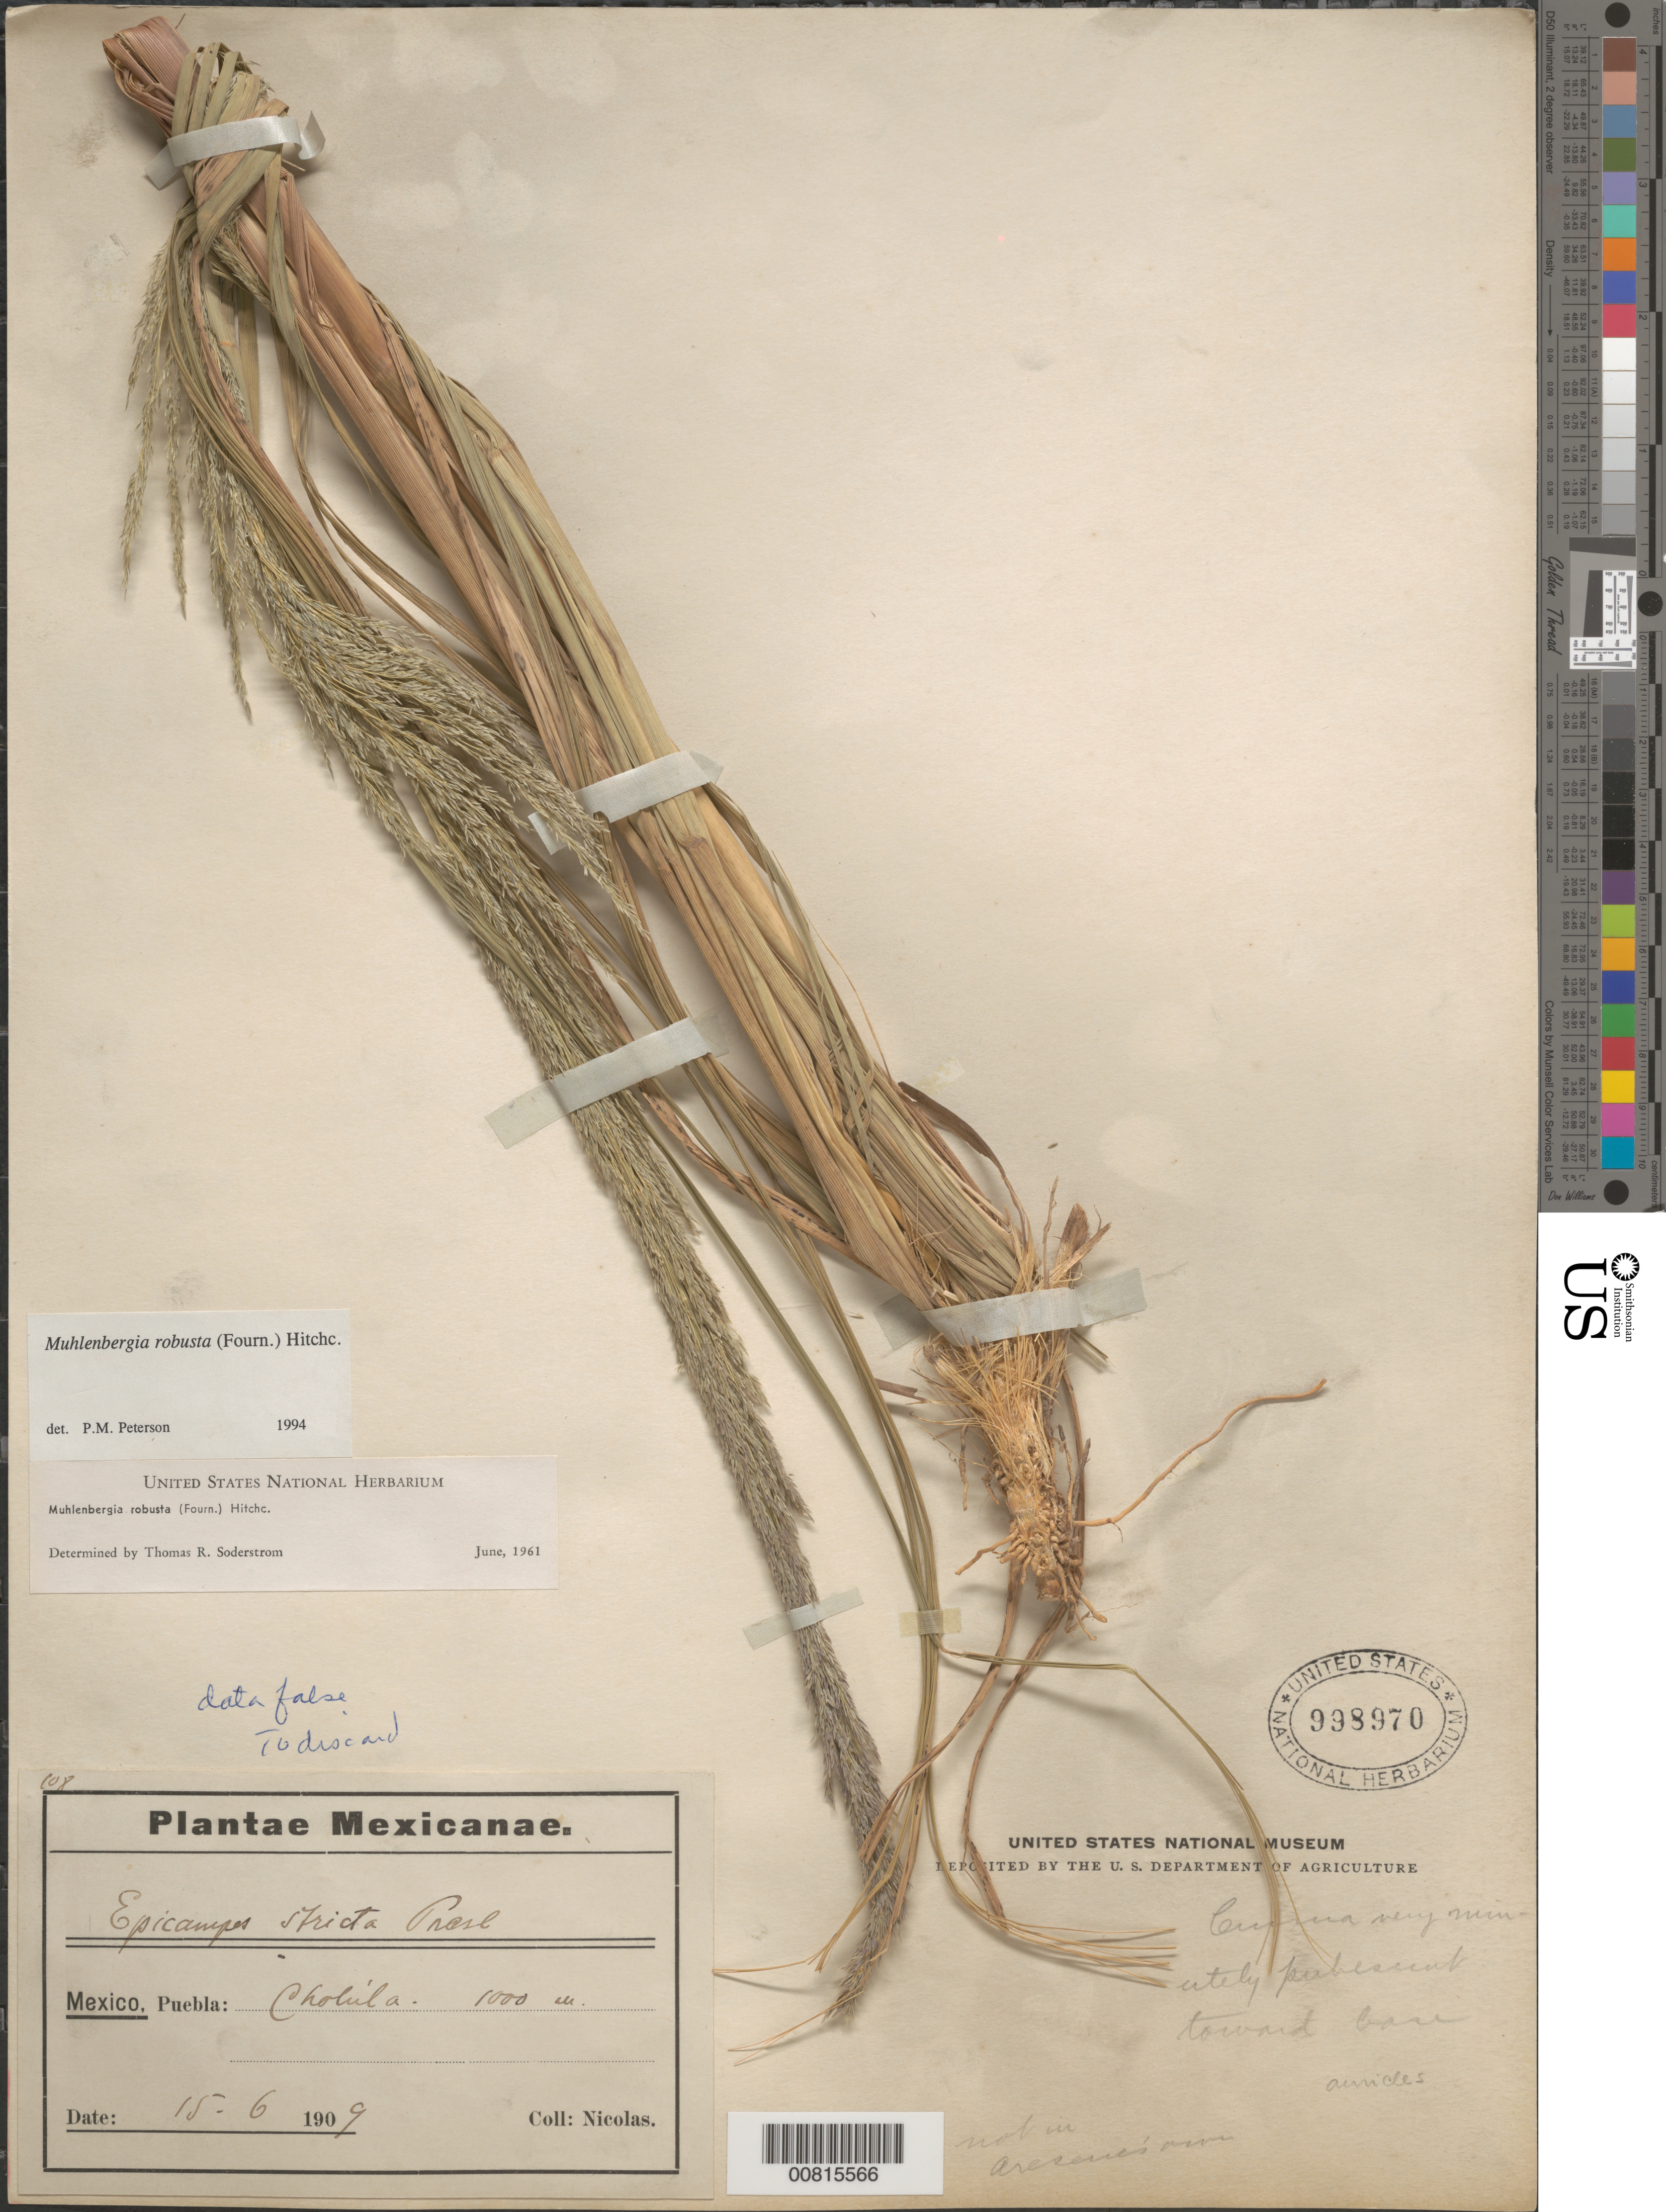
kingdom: Plantae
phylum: Tracheophyta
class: Liliopsida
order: Poales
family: Poaceae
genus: Muhlenbergia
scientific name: Muhlenbergia robusta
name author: (E. Fourn.) Hitchc.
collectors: Bro. Nicolas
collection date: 1909-06-15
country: Mexico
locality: Cholula, vicinity of Puebla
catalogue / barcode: US 998970